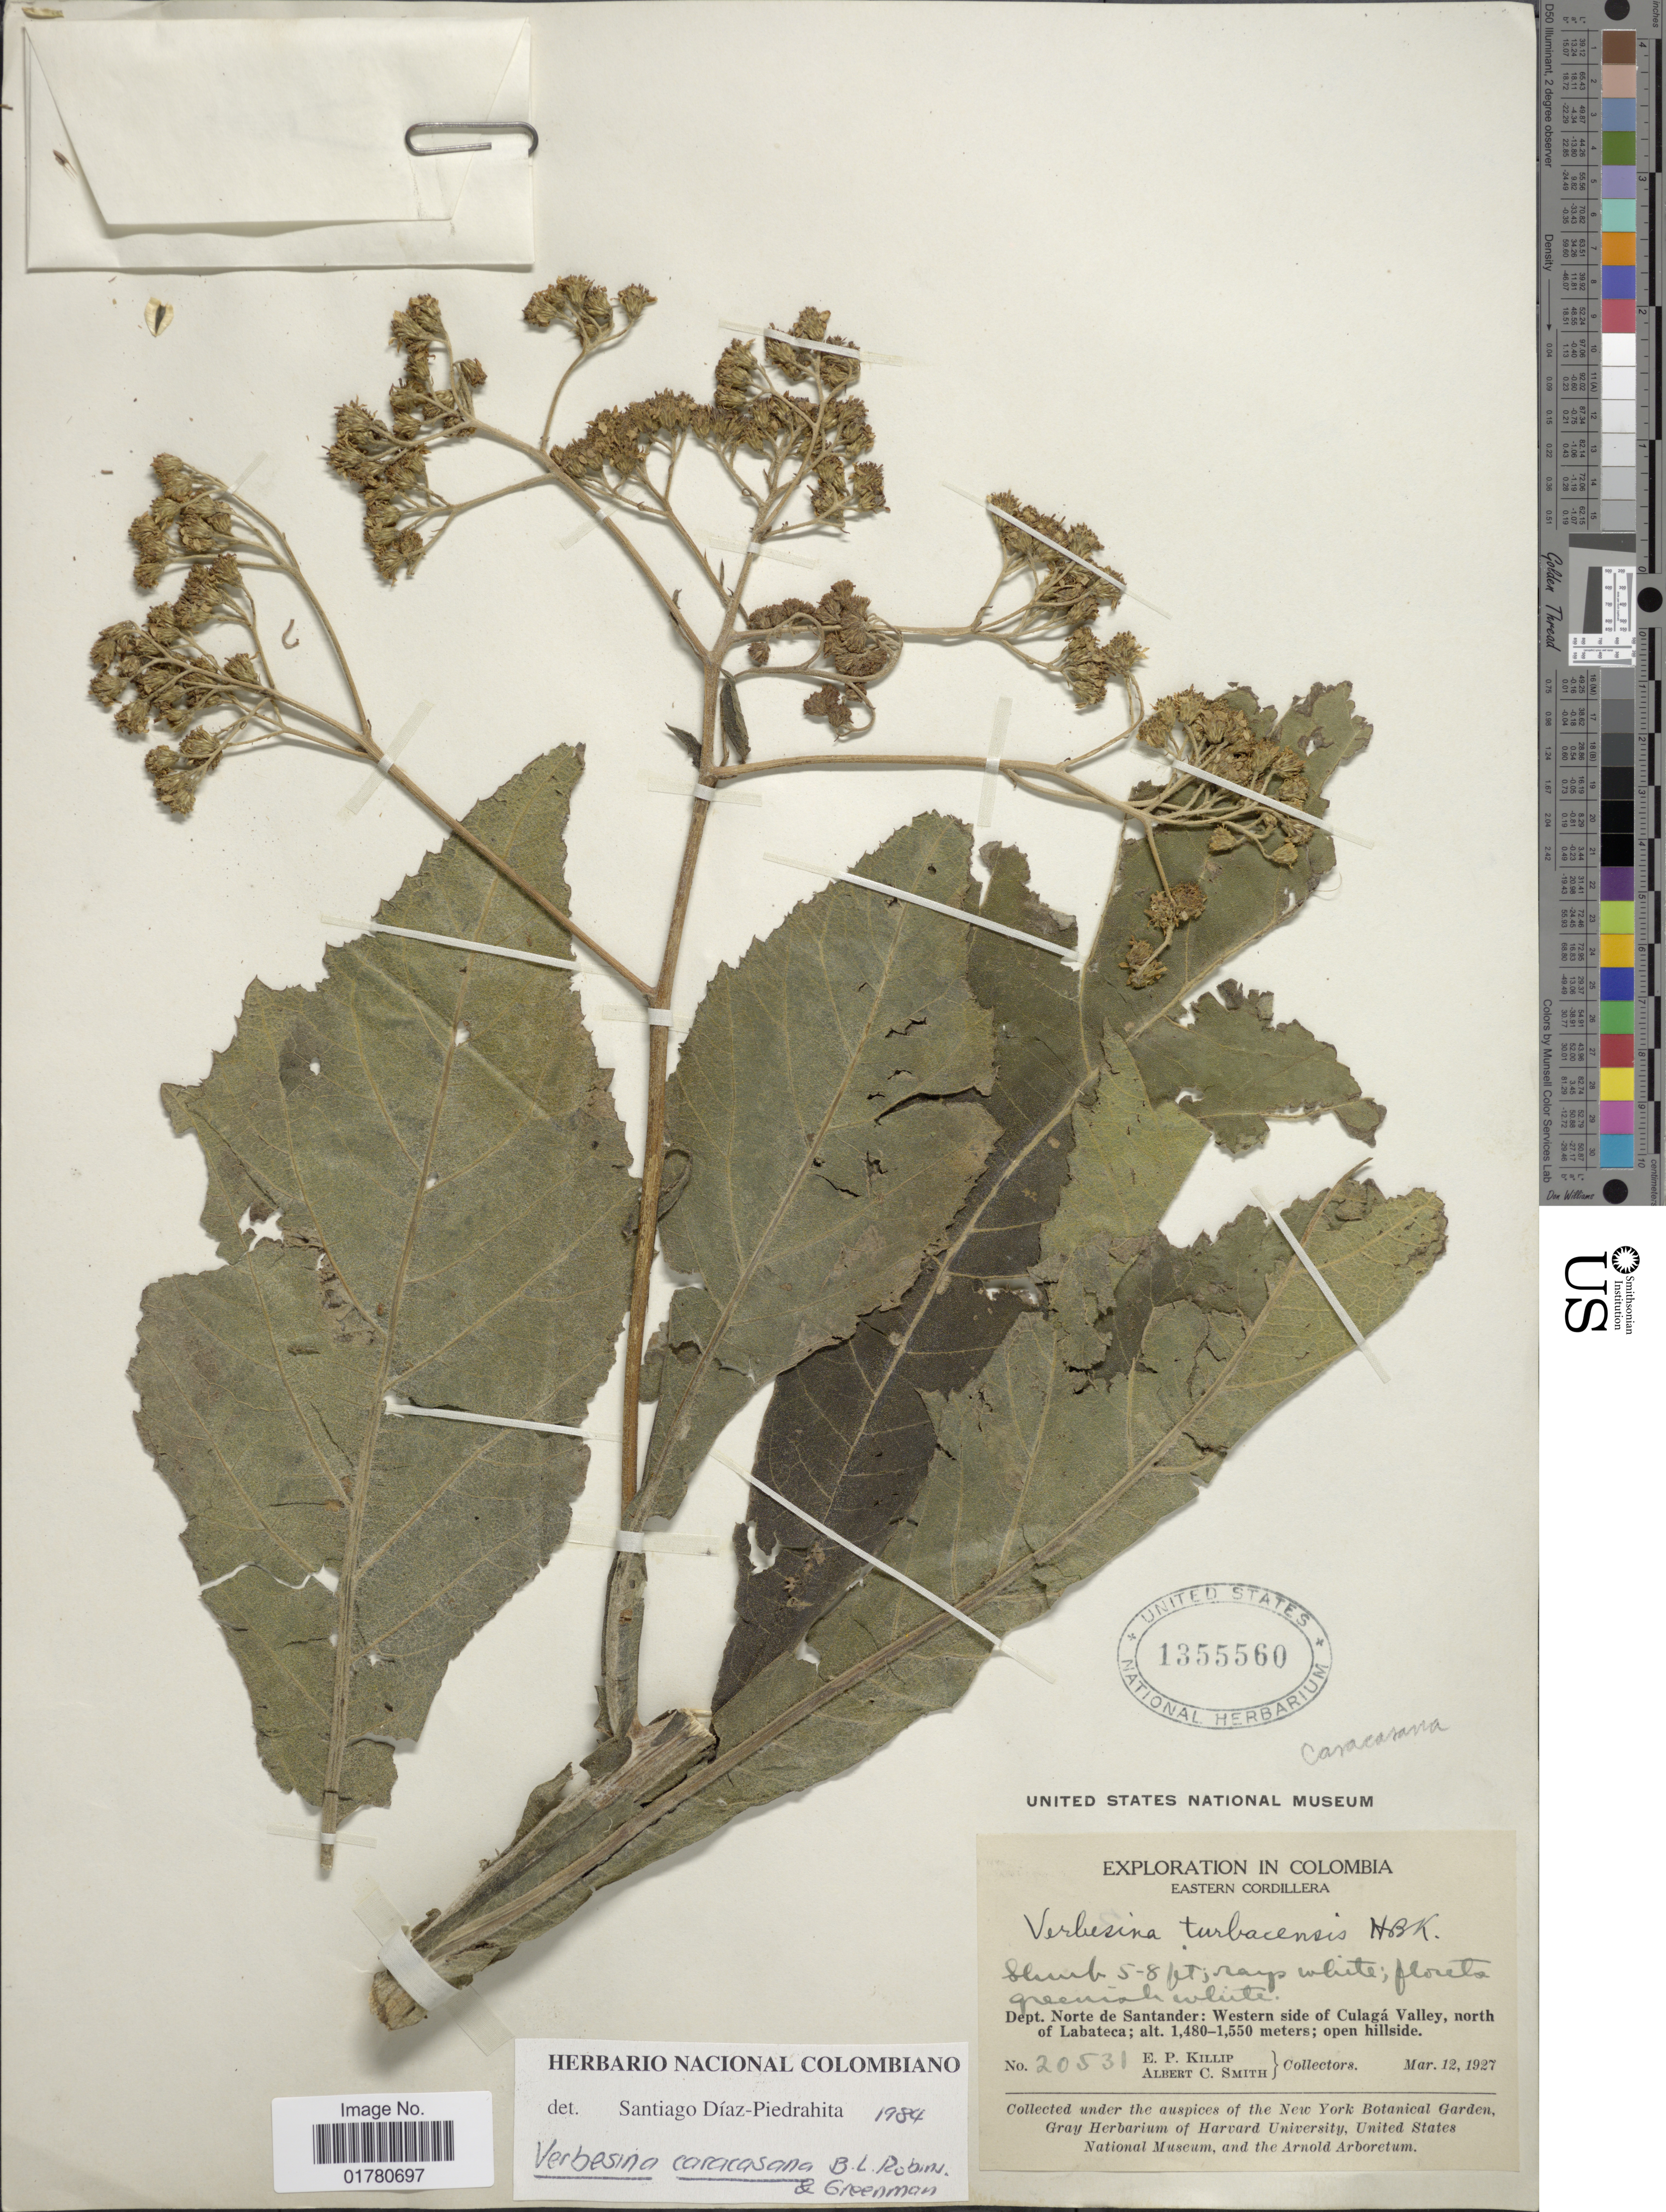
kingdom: Plantae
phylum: Tracheophyta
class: Magnoliopsida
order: Asterales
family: Asteraceae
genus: Verbesina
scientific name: Verbesina caracasana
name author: B.L. Rob. & Greenm.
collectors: E. P. Killip & A. C. Smith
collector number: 20531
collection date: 1927-03-12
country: Colombia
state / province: Norte de Santander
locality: Eastern Cordillera, Dept. Norte de Santander: Western side of Culagá Valley, north of Labateca; open hillside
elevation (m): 1480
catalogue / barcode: US 1355560